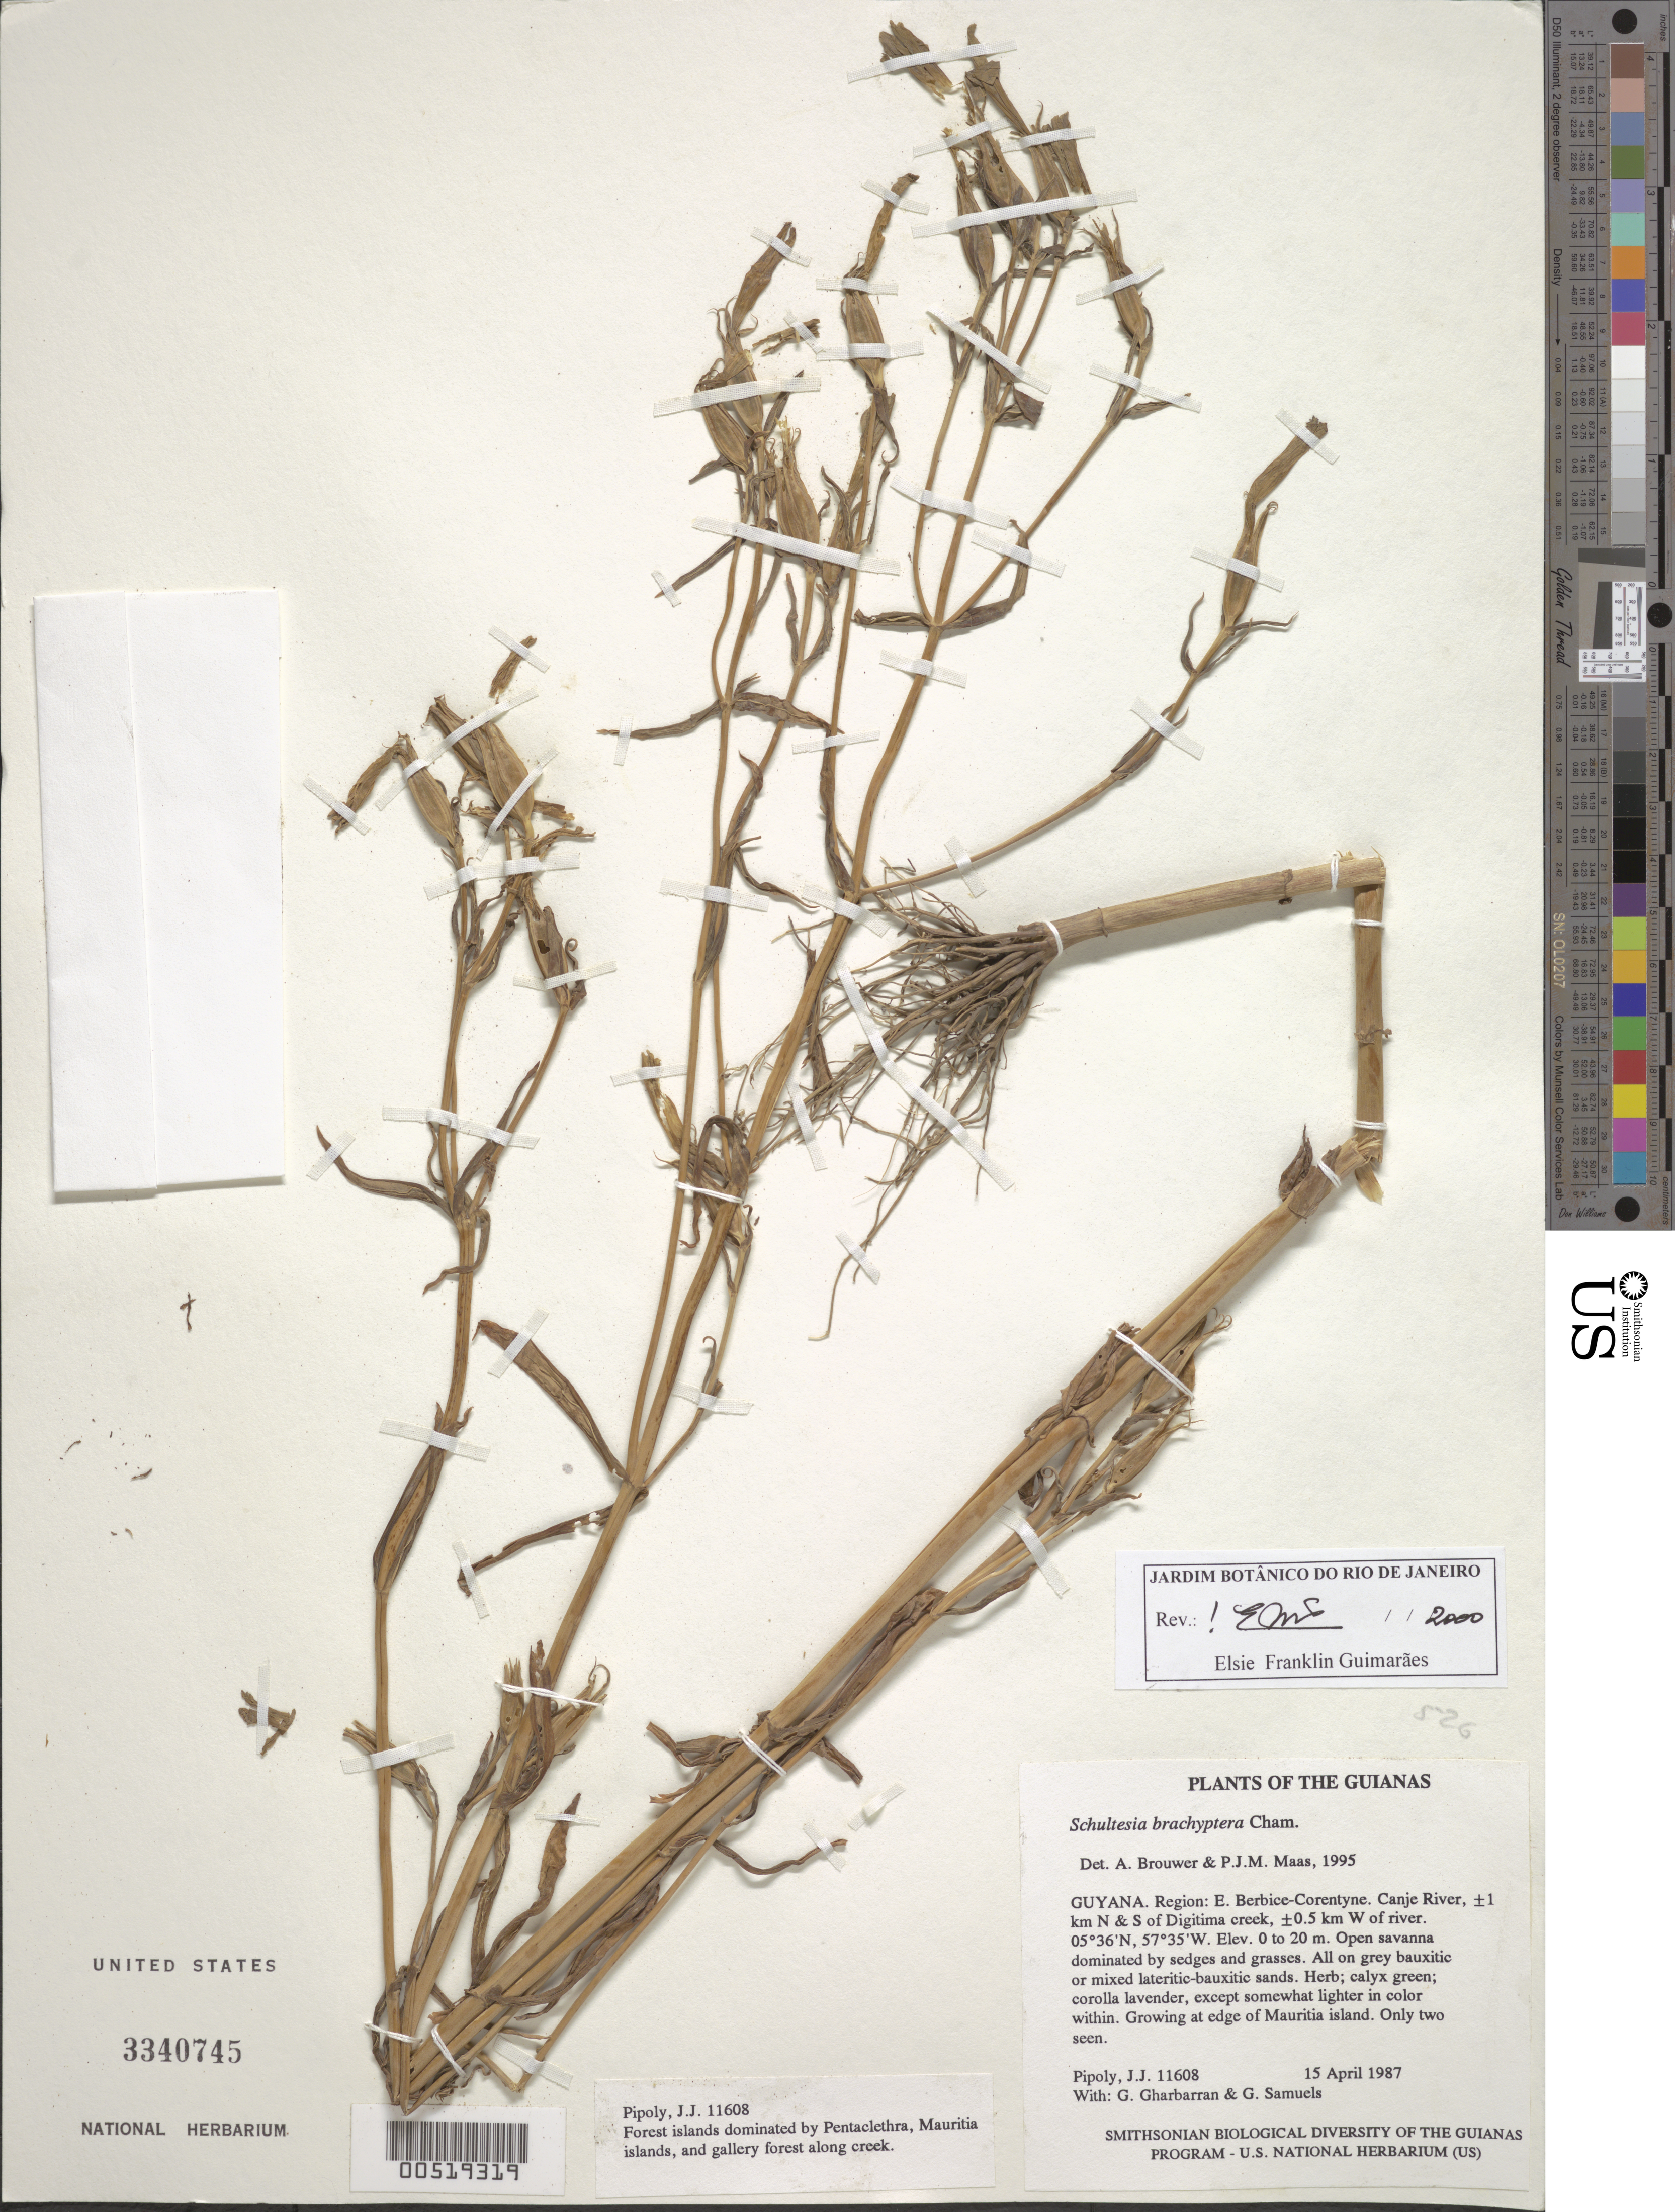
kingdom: Plantae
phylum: Tracheophyta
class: Magnoliopsida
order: Gentianales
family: Gentianaceae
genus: Schultesia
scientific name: Schultesia brachyptera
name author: Cham.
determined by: Jacobs-Brouwer, A.; Maas, P. J.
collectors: J. J. Pipoly, G. Gharbarran & G. Samuels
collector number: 11608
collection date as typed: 15 April 1987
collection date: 1987-04-15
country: Guyana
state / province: E. Berbice-Corentyne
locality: Canje River, ±1 km N & S of Digitima creek, ±0.5 km W of river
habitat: Open savanna dominated by sedges and grasses. All on grey bauxitic or mixed lateritic-bauxitic sands. Forest islands dominated by Pentaclethra, Mauritia islands, and gallery forest along creek.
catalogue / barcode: US 3340745